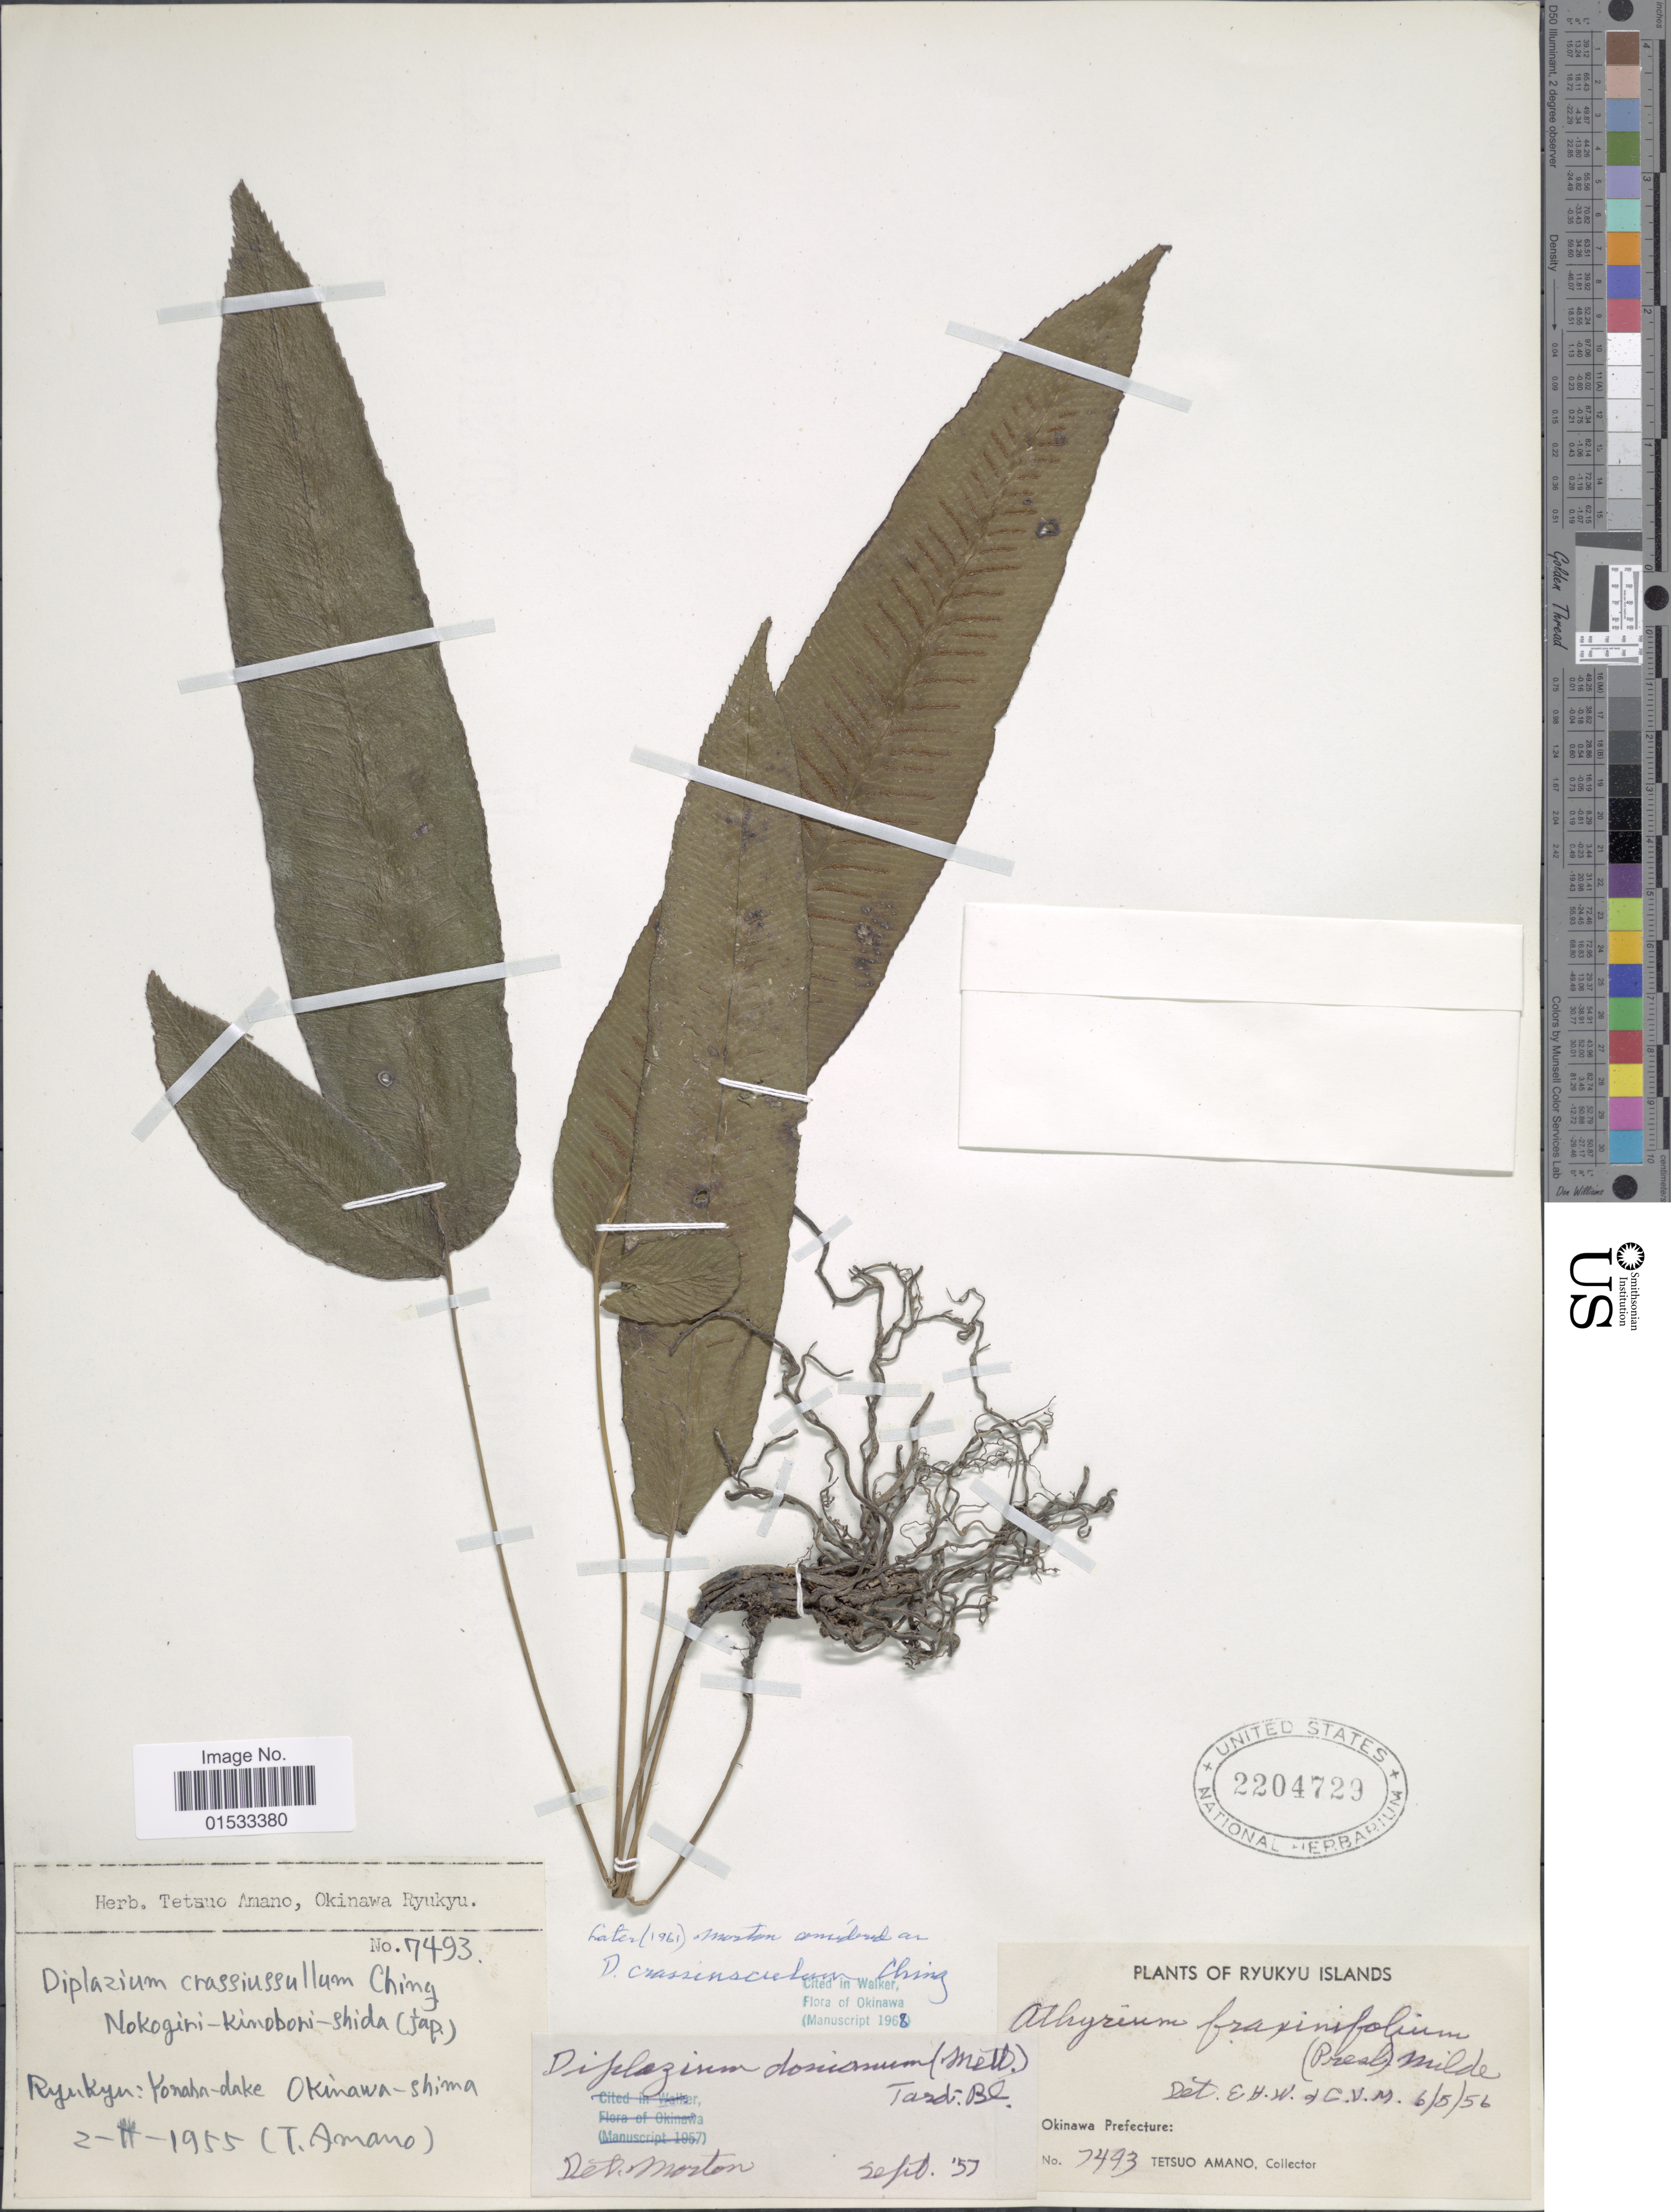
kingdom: Plantae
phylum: Tracheophyta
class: Polypodiopsida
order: Polypodiales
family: Athyriaceae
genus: Diplazium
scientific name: Diplazium crassiusculum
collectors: T. Amano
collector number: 7493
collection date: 1955-02-02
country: Japan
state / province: Okinawa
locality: Ryukyu, Yonanha- dake, Okinawa- shima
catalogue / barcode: US 2204729